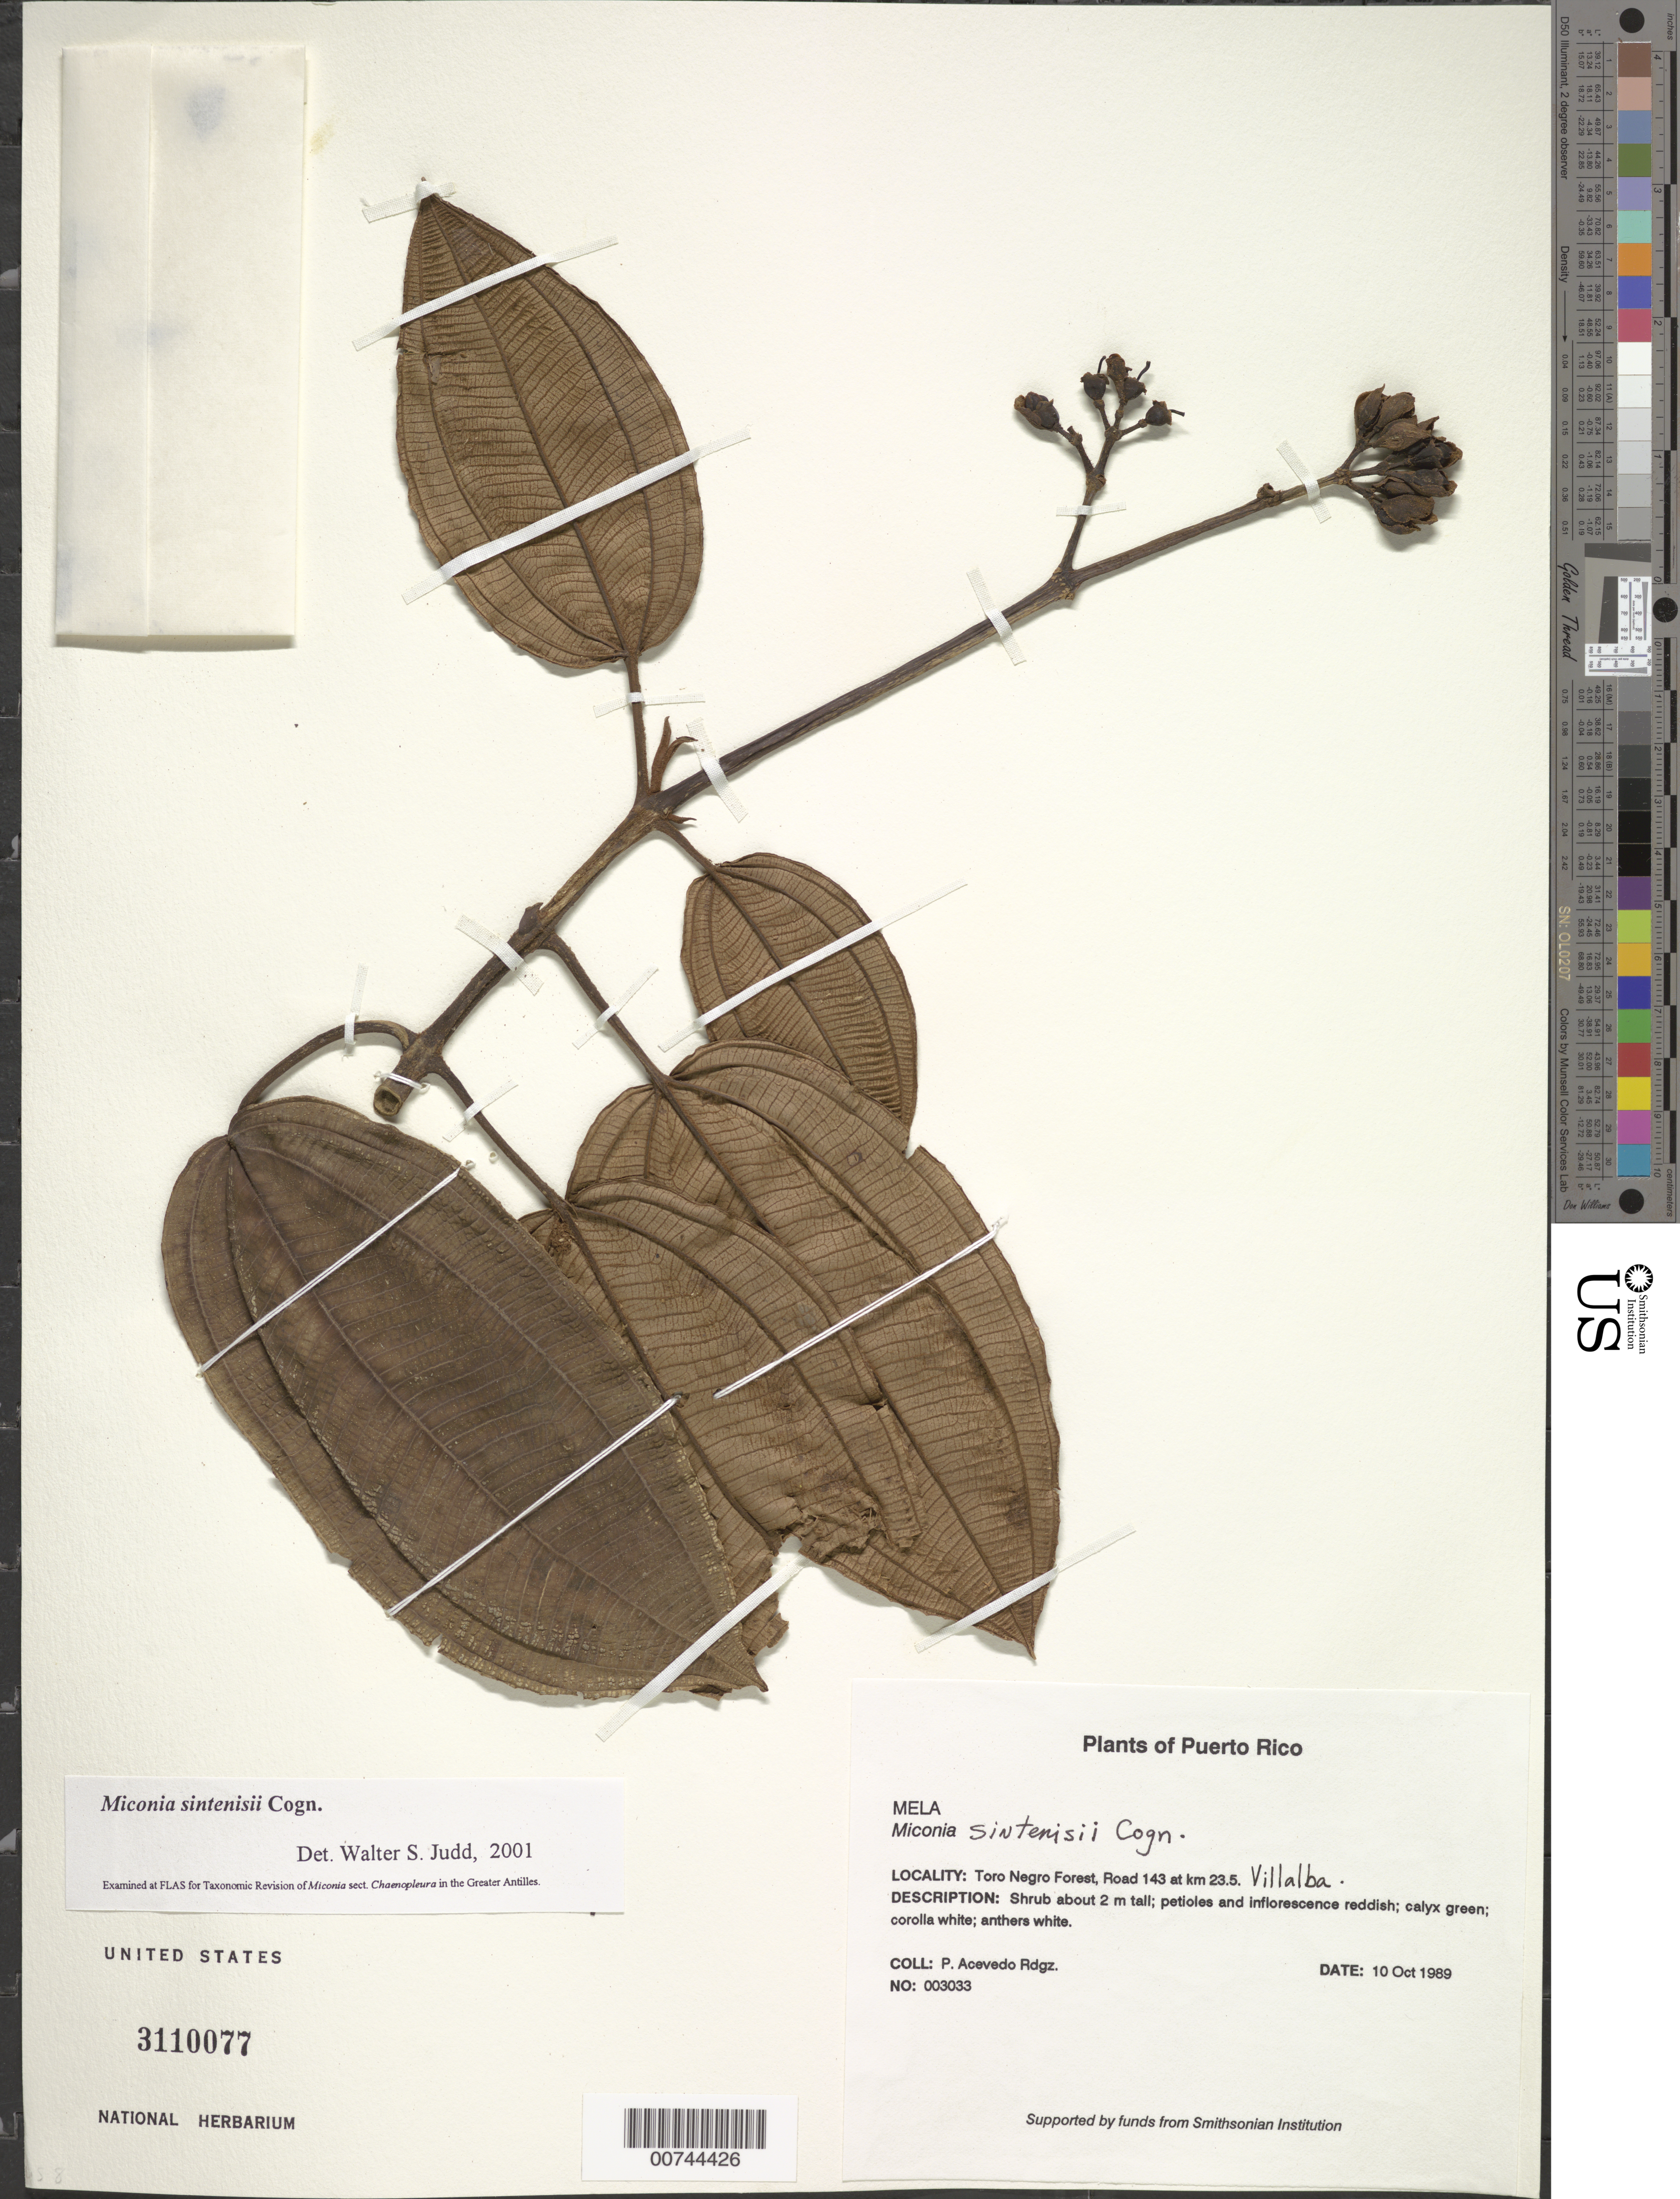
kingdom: Plantae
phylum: Tracheophyta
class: Magnoliopsida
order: Myrtales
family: Melastomataceae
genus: Miconia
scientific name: Miconia sintenisii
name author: Cogn.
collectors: P. Acevedo-Rodr.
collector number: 3033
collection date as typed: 10 Oct 1989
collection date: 1989-10-10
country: Puerto Rico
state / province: Jayuya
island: Puerto Rico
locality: Jayuya; Toro Negro Forest, Road 143 at km 23.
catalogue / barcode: US 3110077